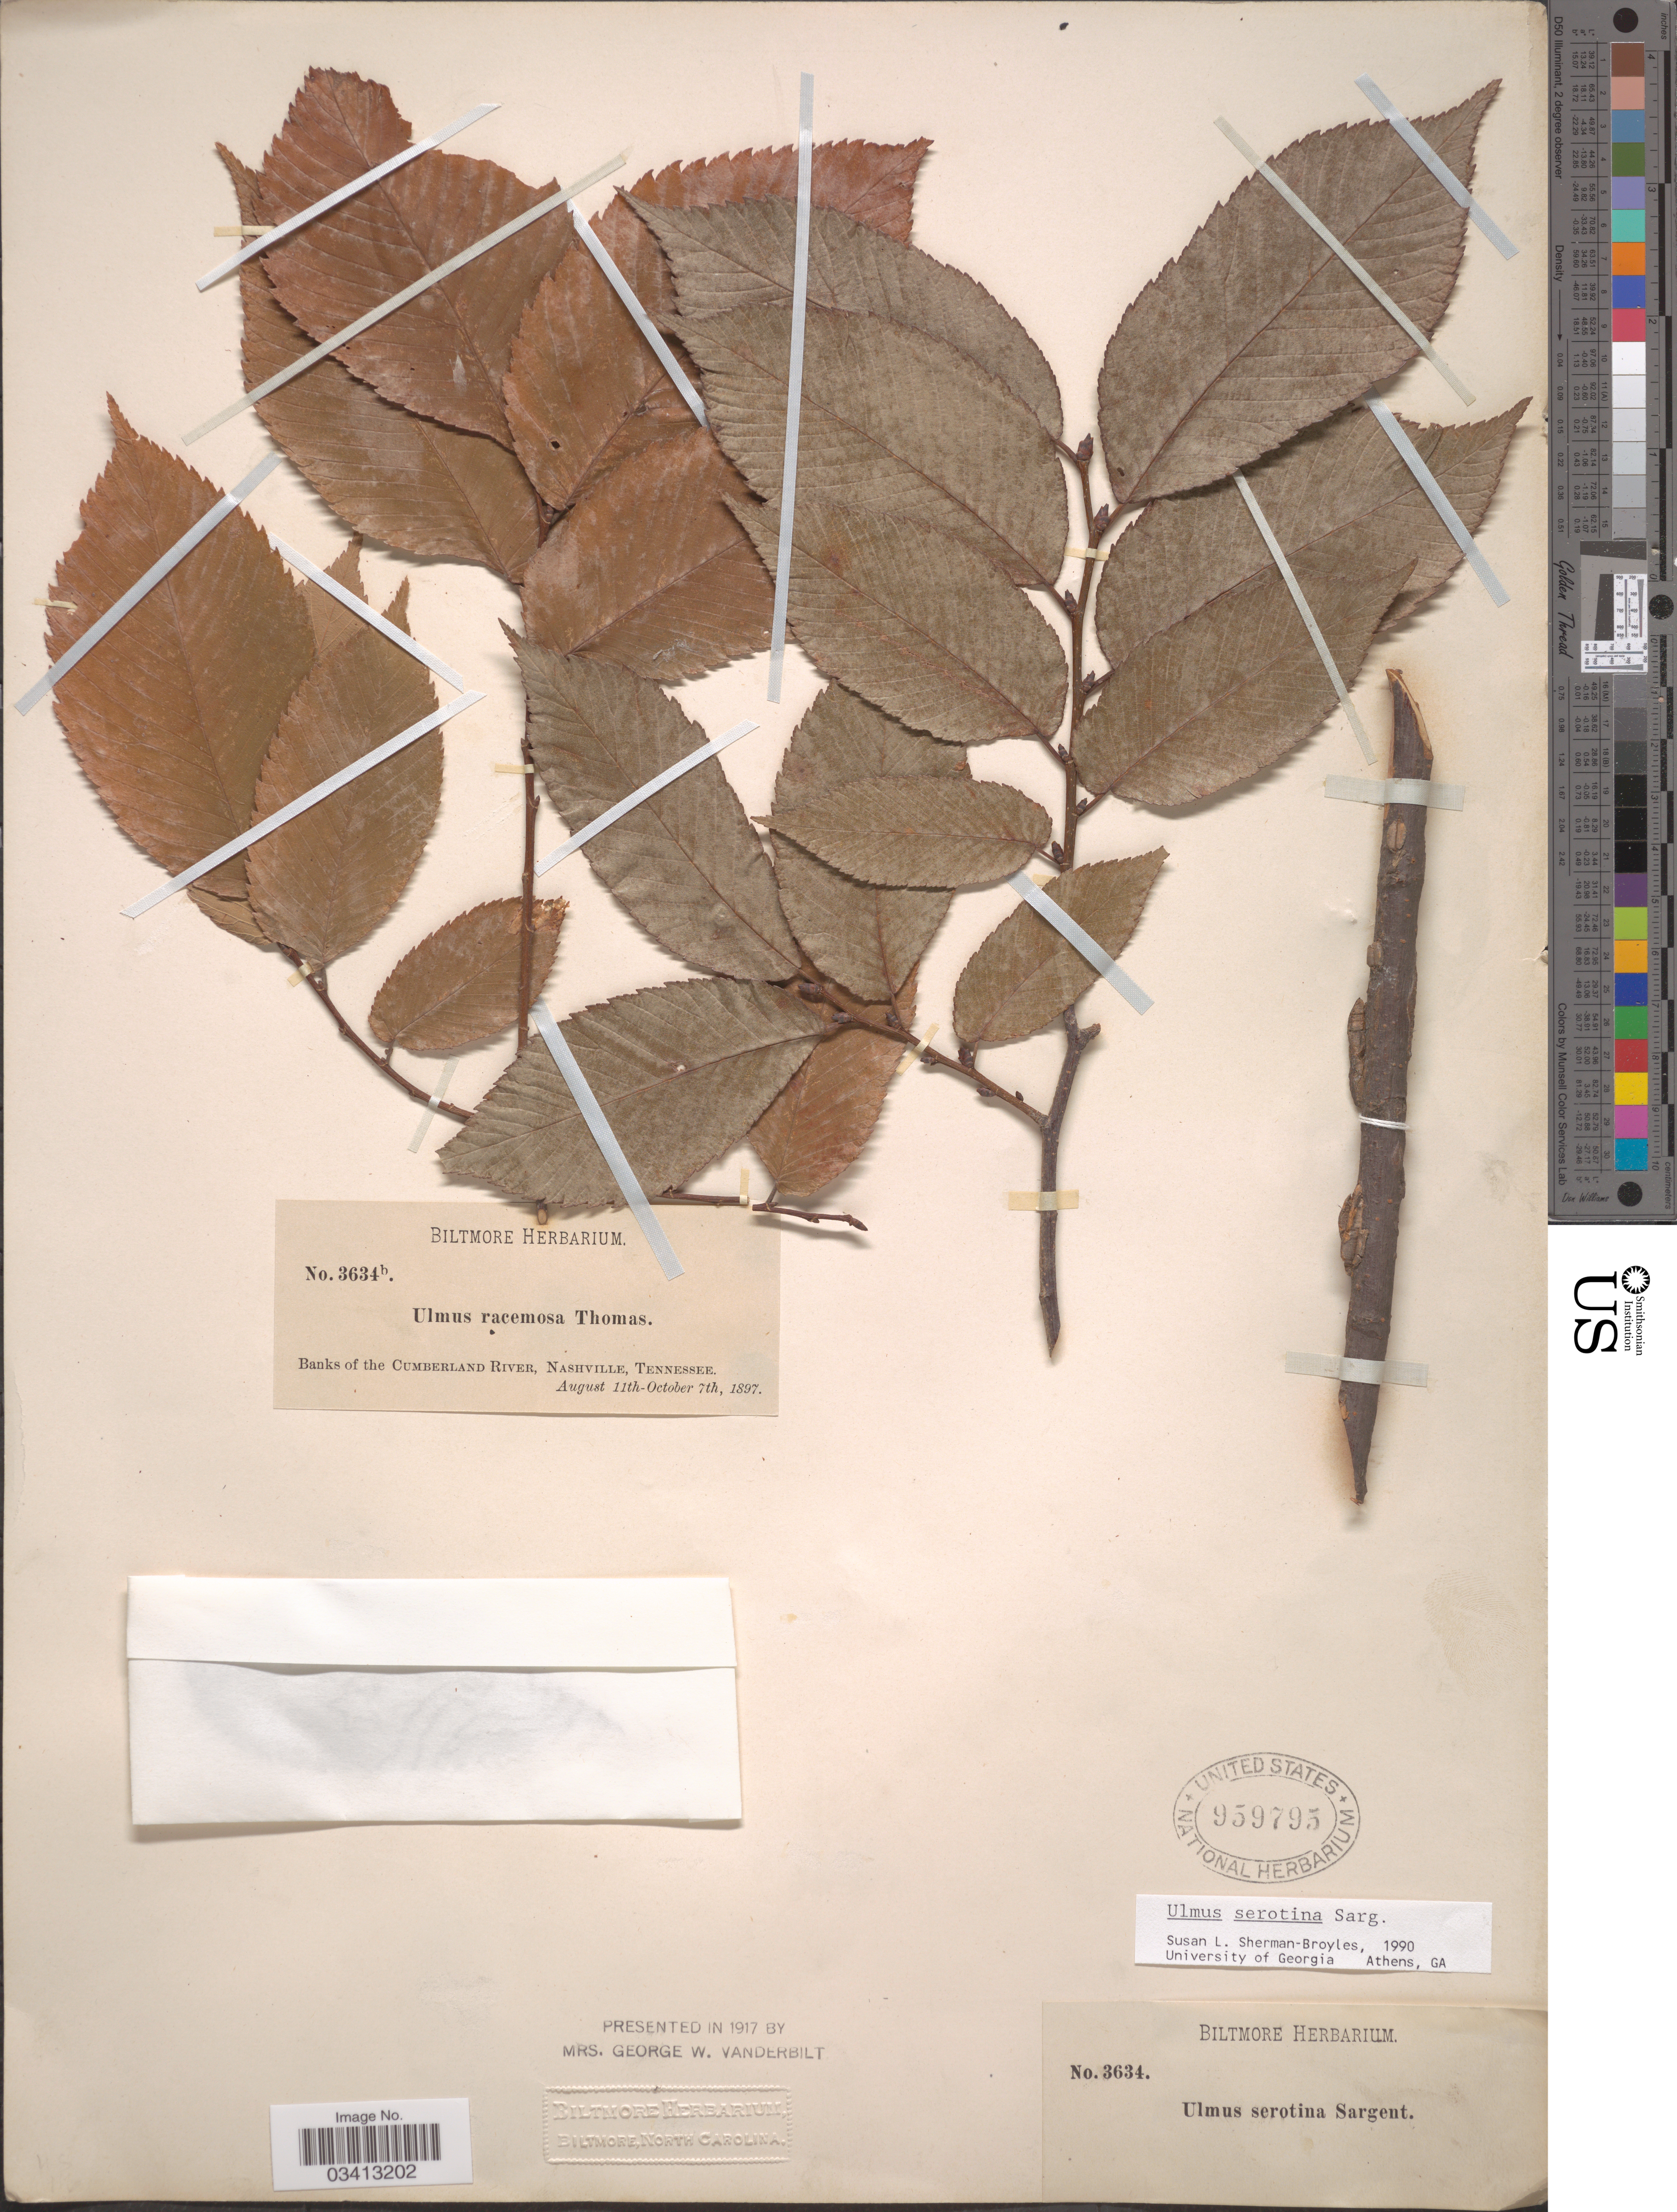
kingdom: Plantae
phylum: Tracheophyta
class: Magnoliopsida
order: Rosales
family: Ulmaceae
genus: Ulmus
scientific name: Ulmus serotina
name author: Sarg.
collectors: ex herb. Biltmore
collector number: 3634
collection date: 1897-08-11/1897-10-07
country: United States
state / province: Tennessee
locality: Banks of the Cumberland River, Nashville.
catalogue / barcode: US 959795